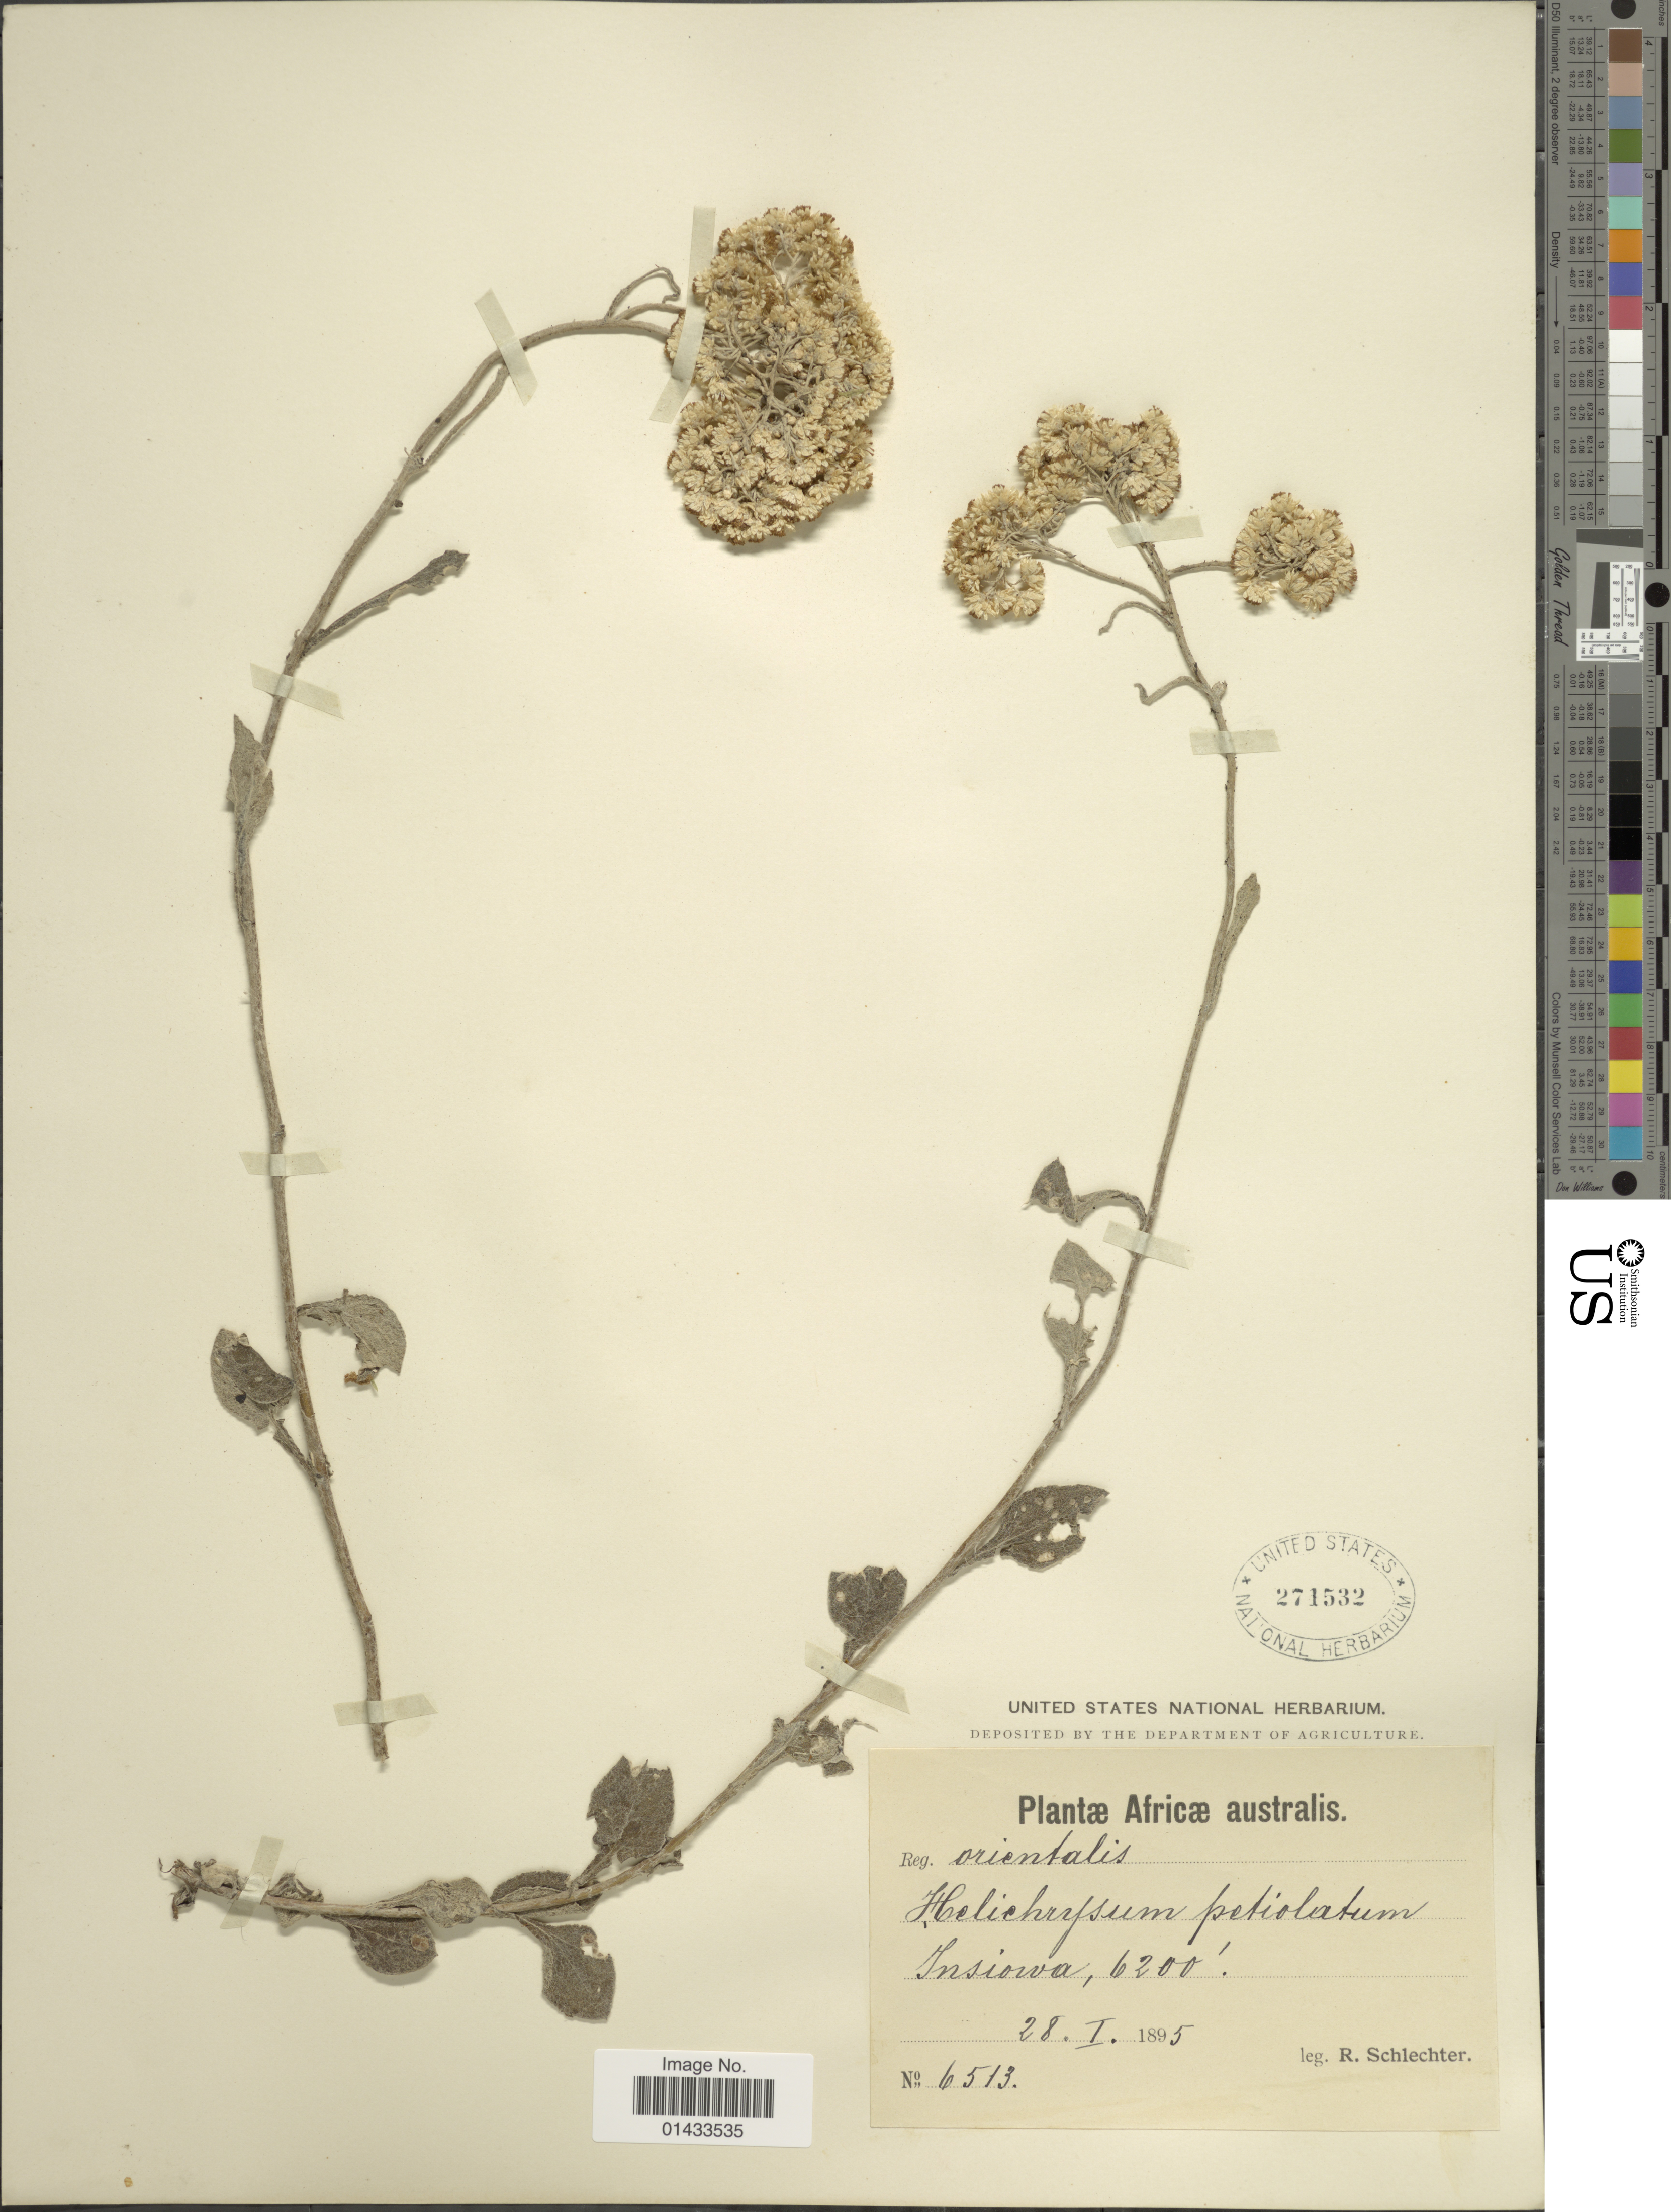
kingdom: Plantae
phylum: Tracheophyta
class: Magnoliopsida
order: Asterales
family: Asteraceae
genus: Helichrysum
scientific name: Helichrysum petiolatum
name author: (L.) D. Don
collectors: F. R. R. Schlechter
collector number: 6513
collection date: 1895-01-28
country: South Africa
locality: Insiowa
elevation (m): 1890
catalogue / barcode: US 271532